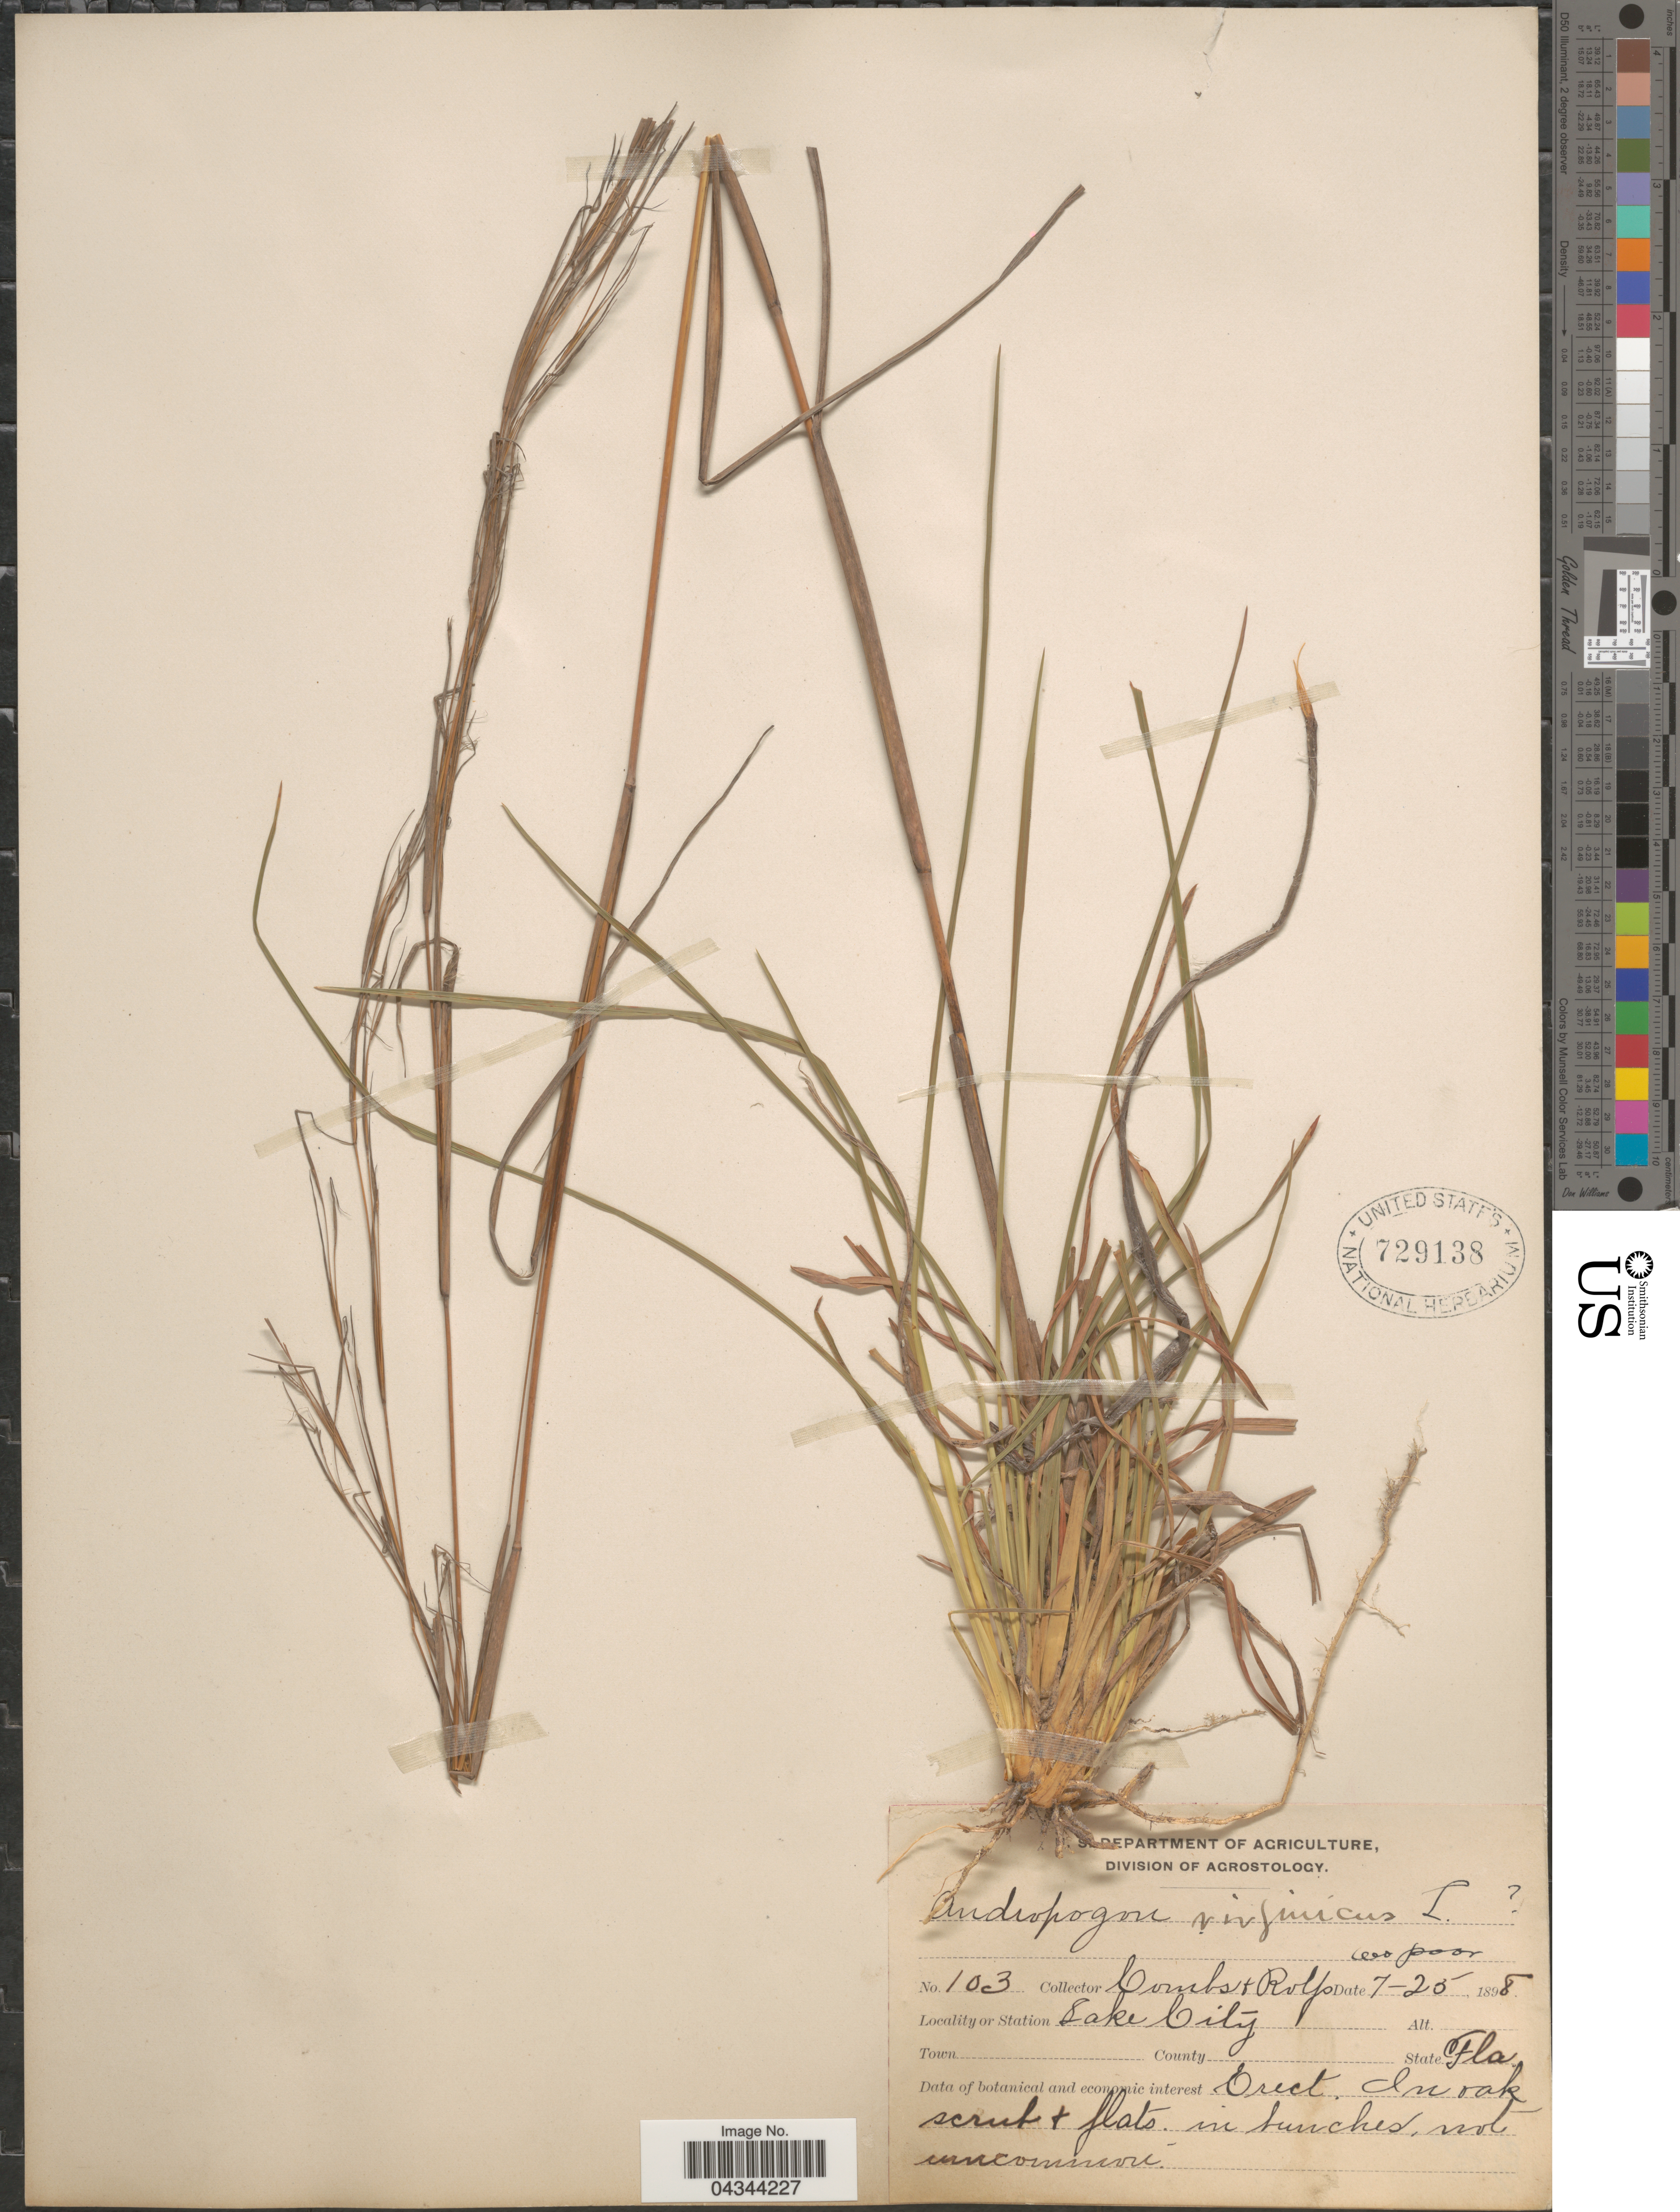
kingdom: Plantae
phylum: Tracheophyta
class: Liliopsida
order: Poales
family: Poaceae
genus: Andropogon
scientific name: Andropogon virginicus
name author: L.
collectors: -. Combs & Rolfs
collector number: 103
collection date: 1898-07-25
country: United States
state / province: Florida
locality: Lake City.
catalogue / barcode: US 729138